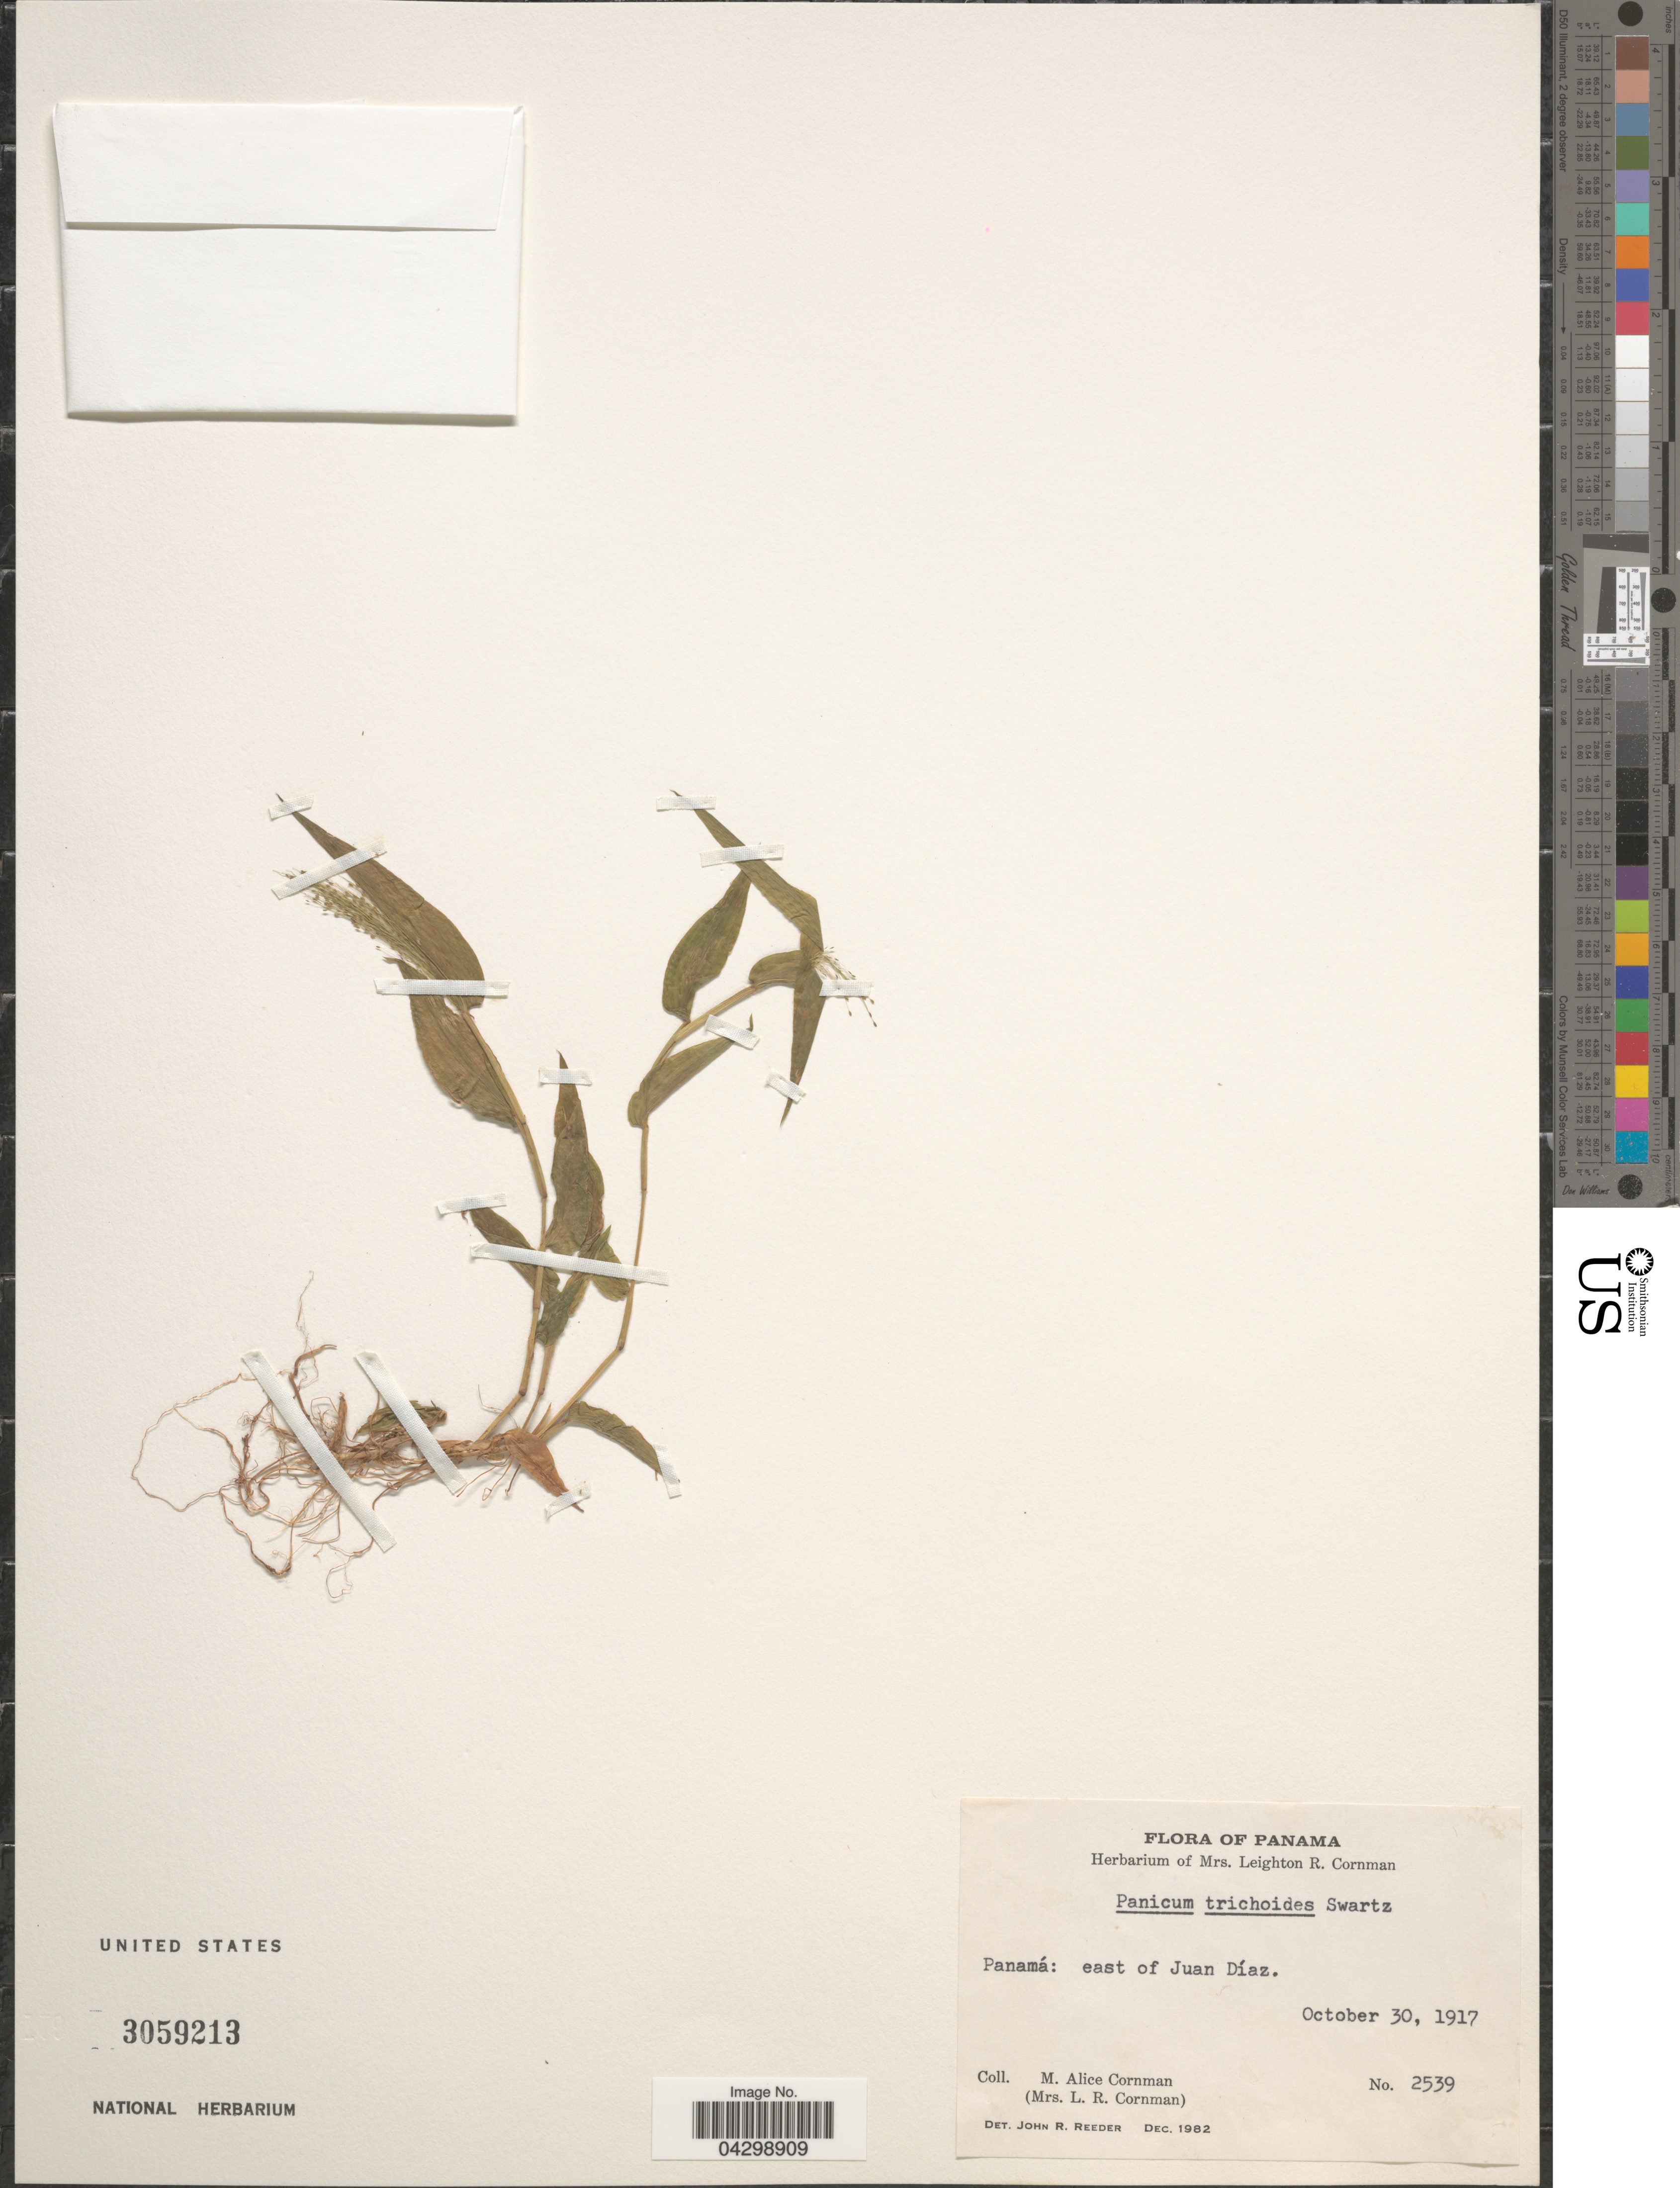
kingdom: Plantae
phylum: Tracheophyta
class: Liliopsida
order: Poales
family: Poaceae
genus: Panicum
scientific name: Panicum trichoides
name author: Sw.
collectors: M. Cornman & L. Cornman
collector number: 2539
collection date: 1917-10-30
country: Panama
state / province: Panamá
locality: East of Juan Díaz.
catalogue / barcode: US 3059213